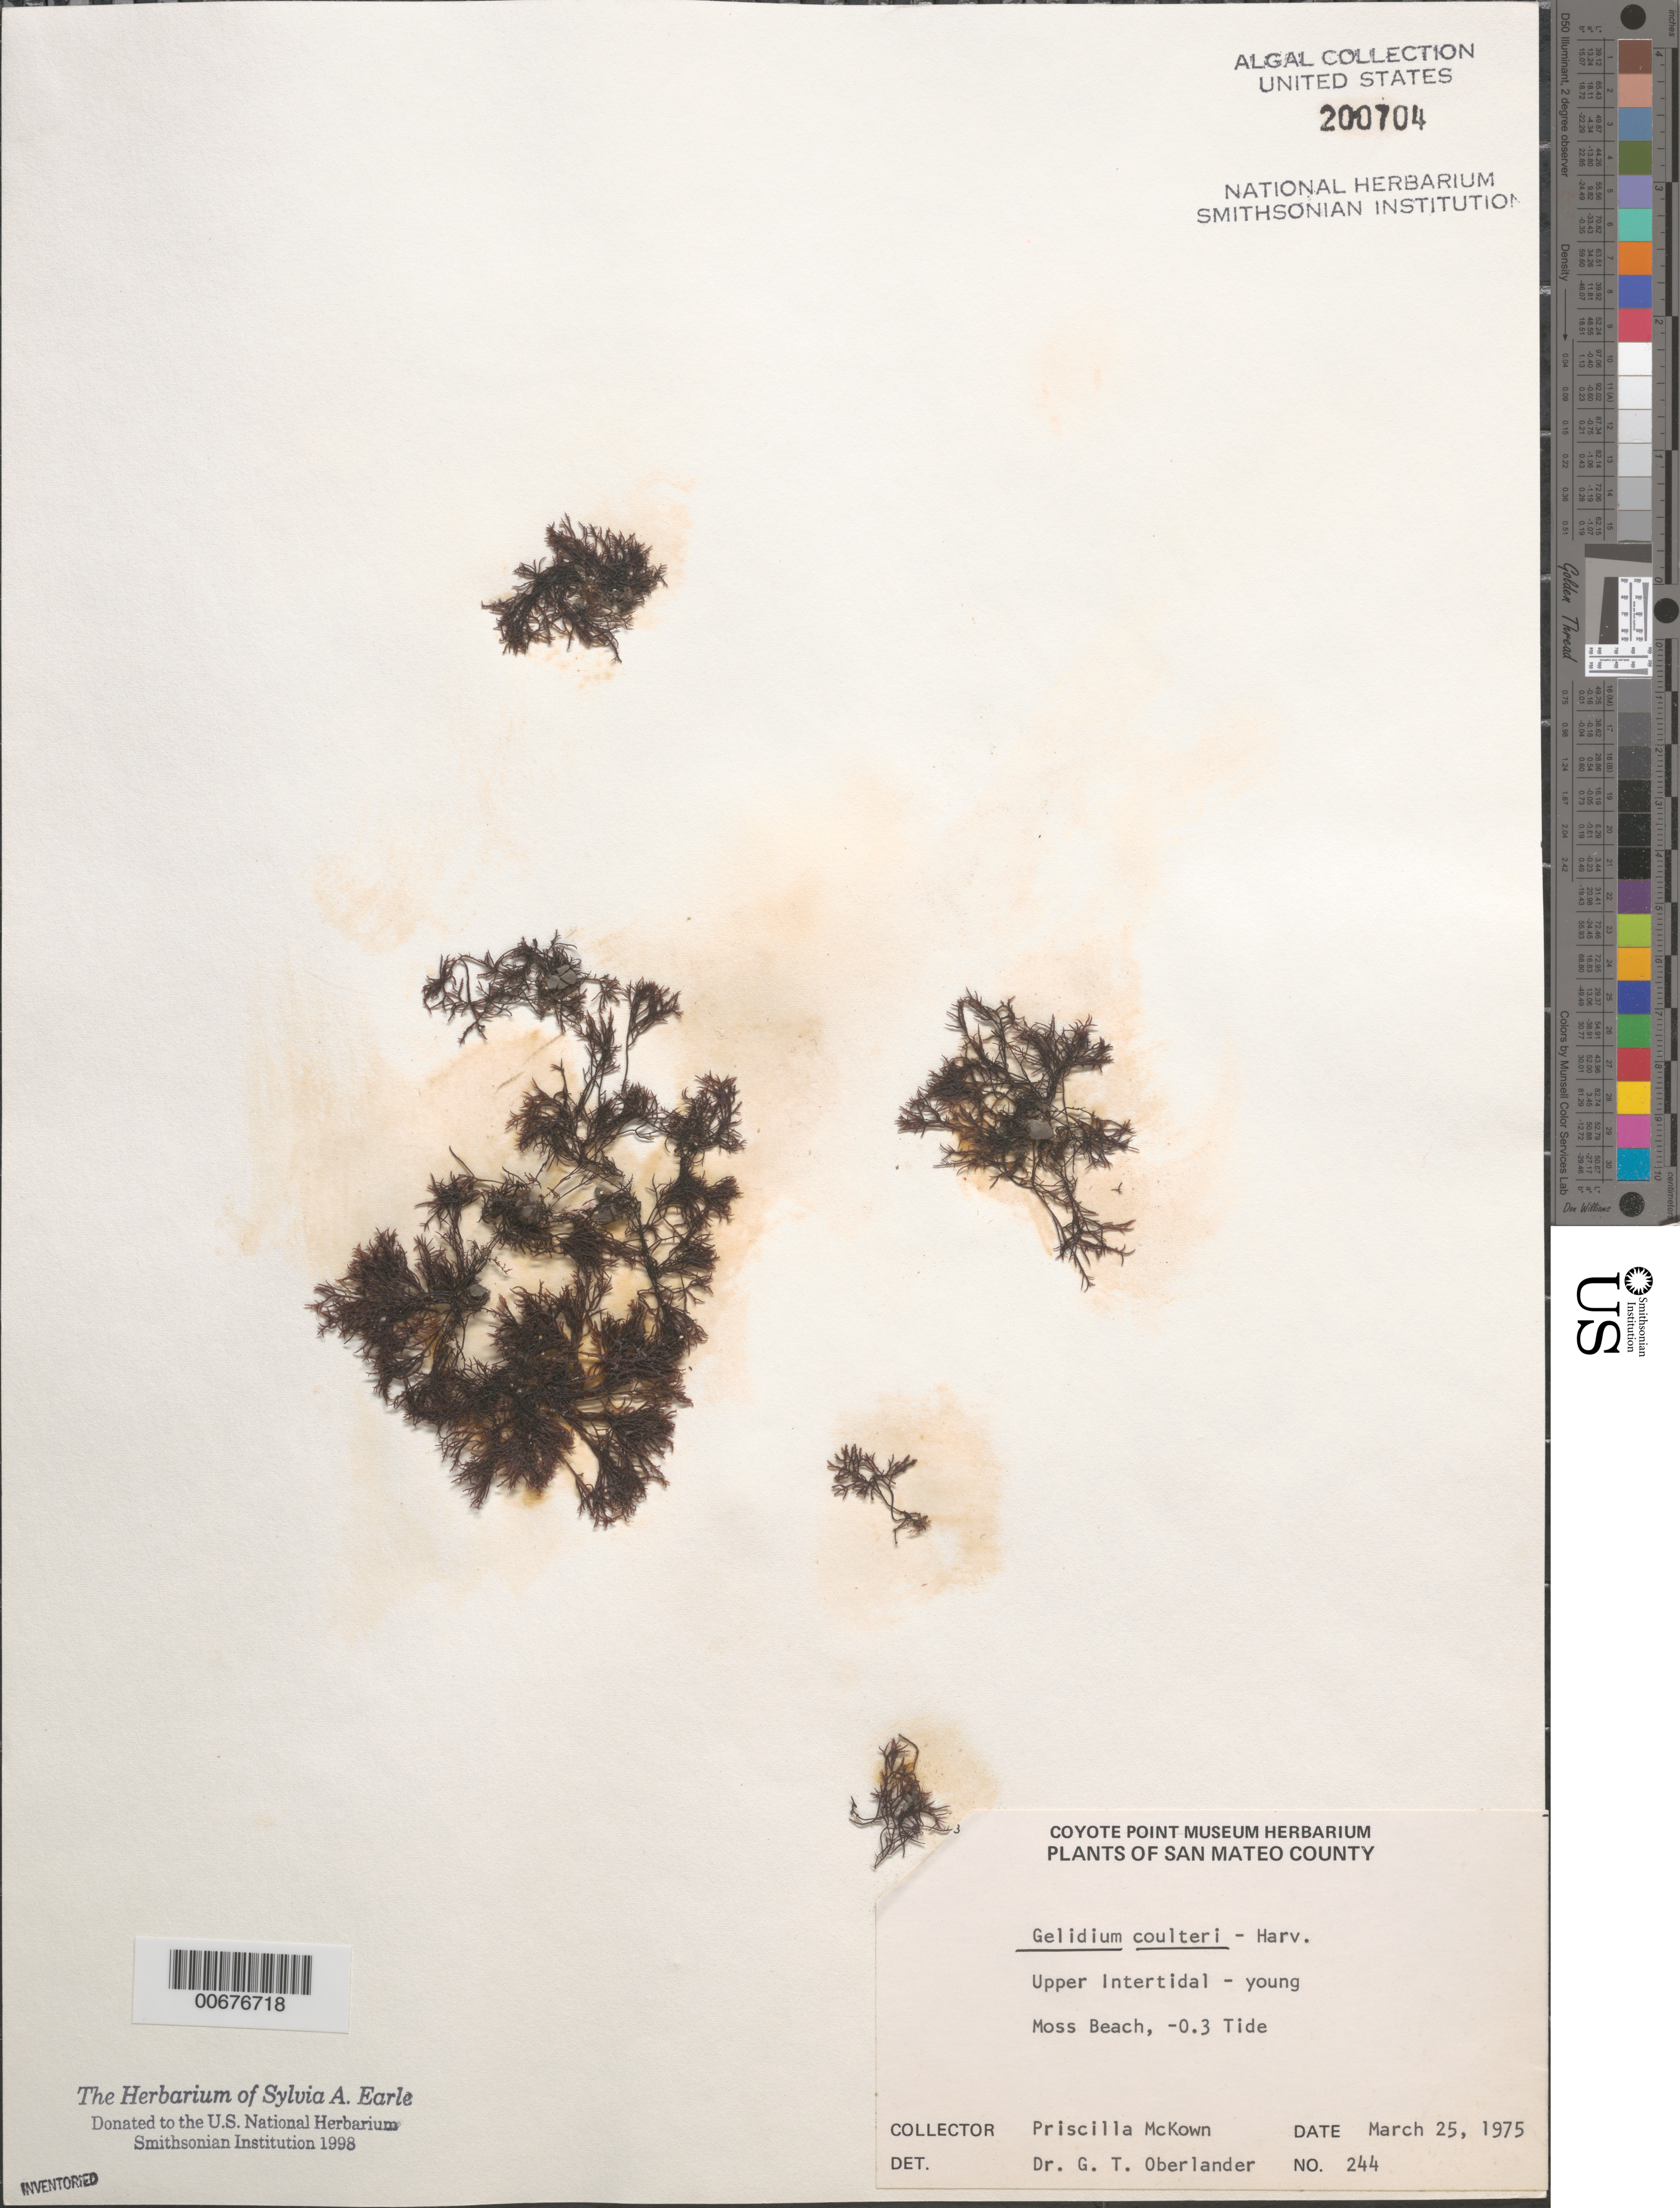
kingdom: Plantae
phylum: Rhodophyta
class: Florideophyceae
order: Gelidiales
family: Gelidiaceae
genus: Gelidium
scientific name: Gelidium coulteri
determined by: Oberlander, G. T.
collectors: P. McKown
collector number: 244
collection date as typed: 25 Mar 1975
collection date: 1975-03-25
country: United States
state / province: California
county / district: San Mateo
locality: Moss Beach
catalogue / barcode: US 200704